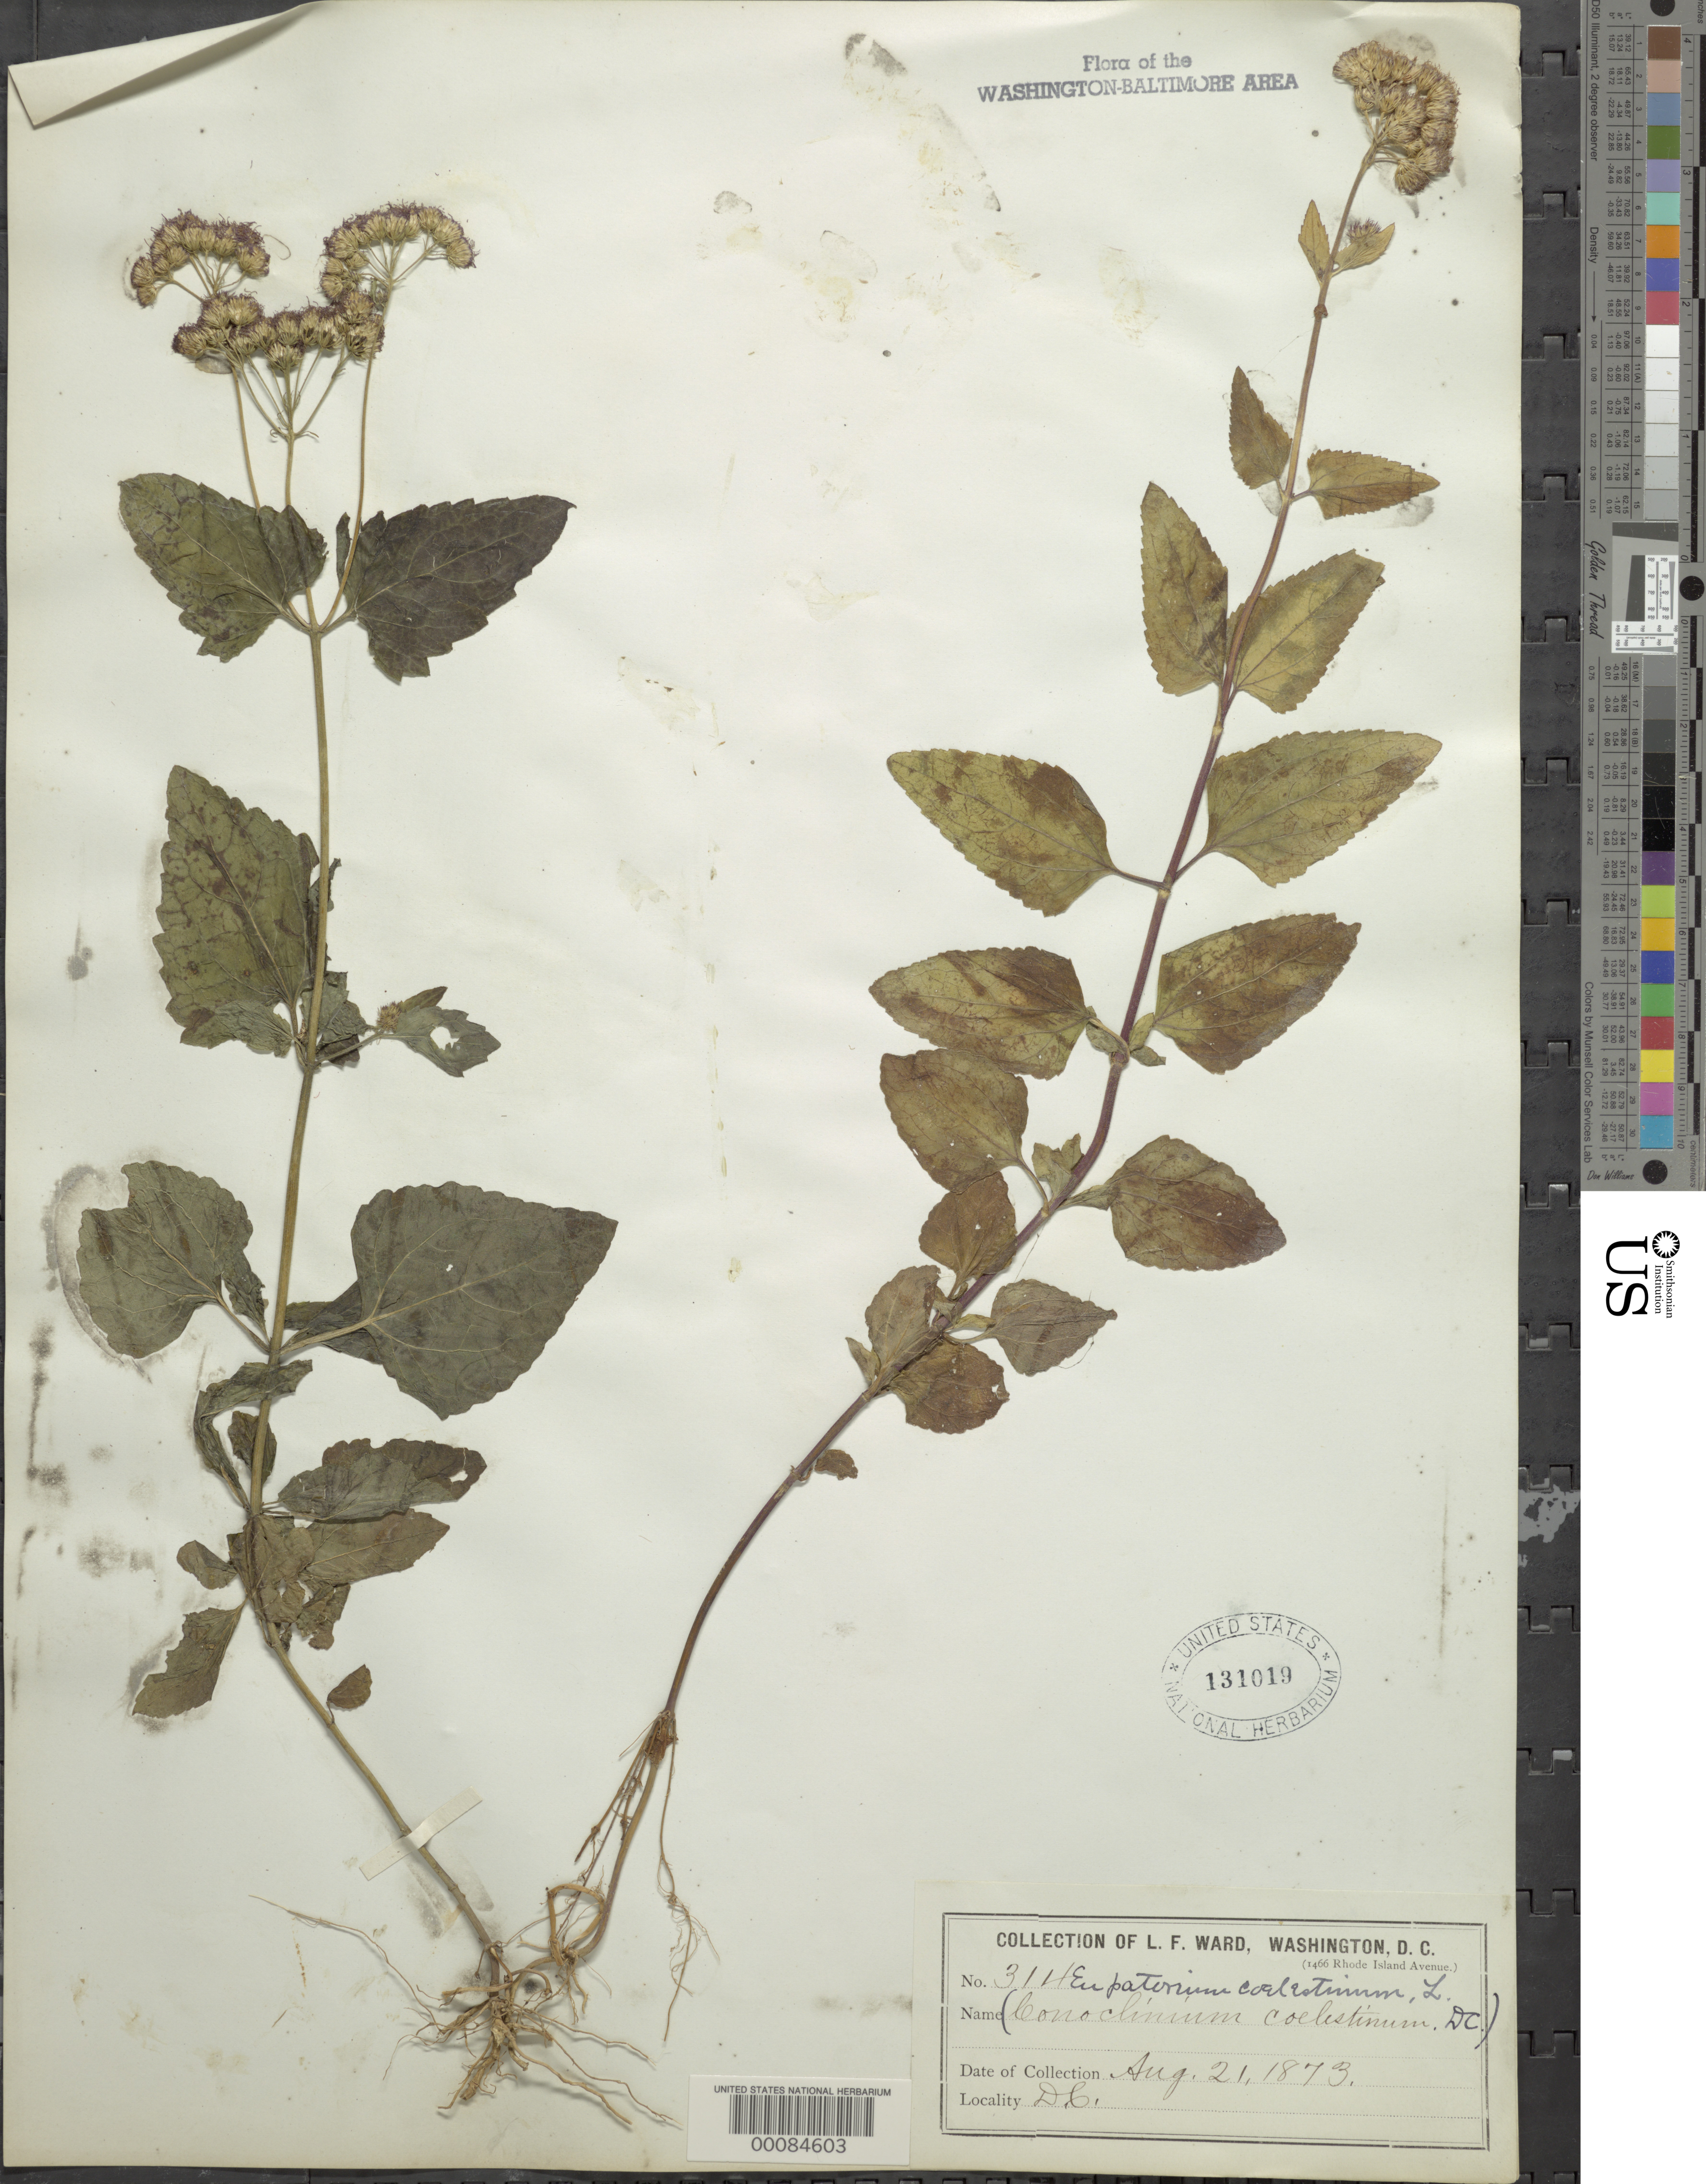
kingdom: Plantae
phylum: Tracheophyta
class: Magnoliopsida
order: Asterales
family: Asteraceae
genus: Conoclinium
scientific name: Conoclinium coelestinum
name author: (L.) DC.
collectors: L. F. Ward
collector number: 314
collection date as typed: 21 Aug 1873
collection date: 1873-08-21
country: United States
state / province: District of Columbia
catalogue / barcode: US 131019